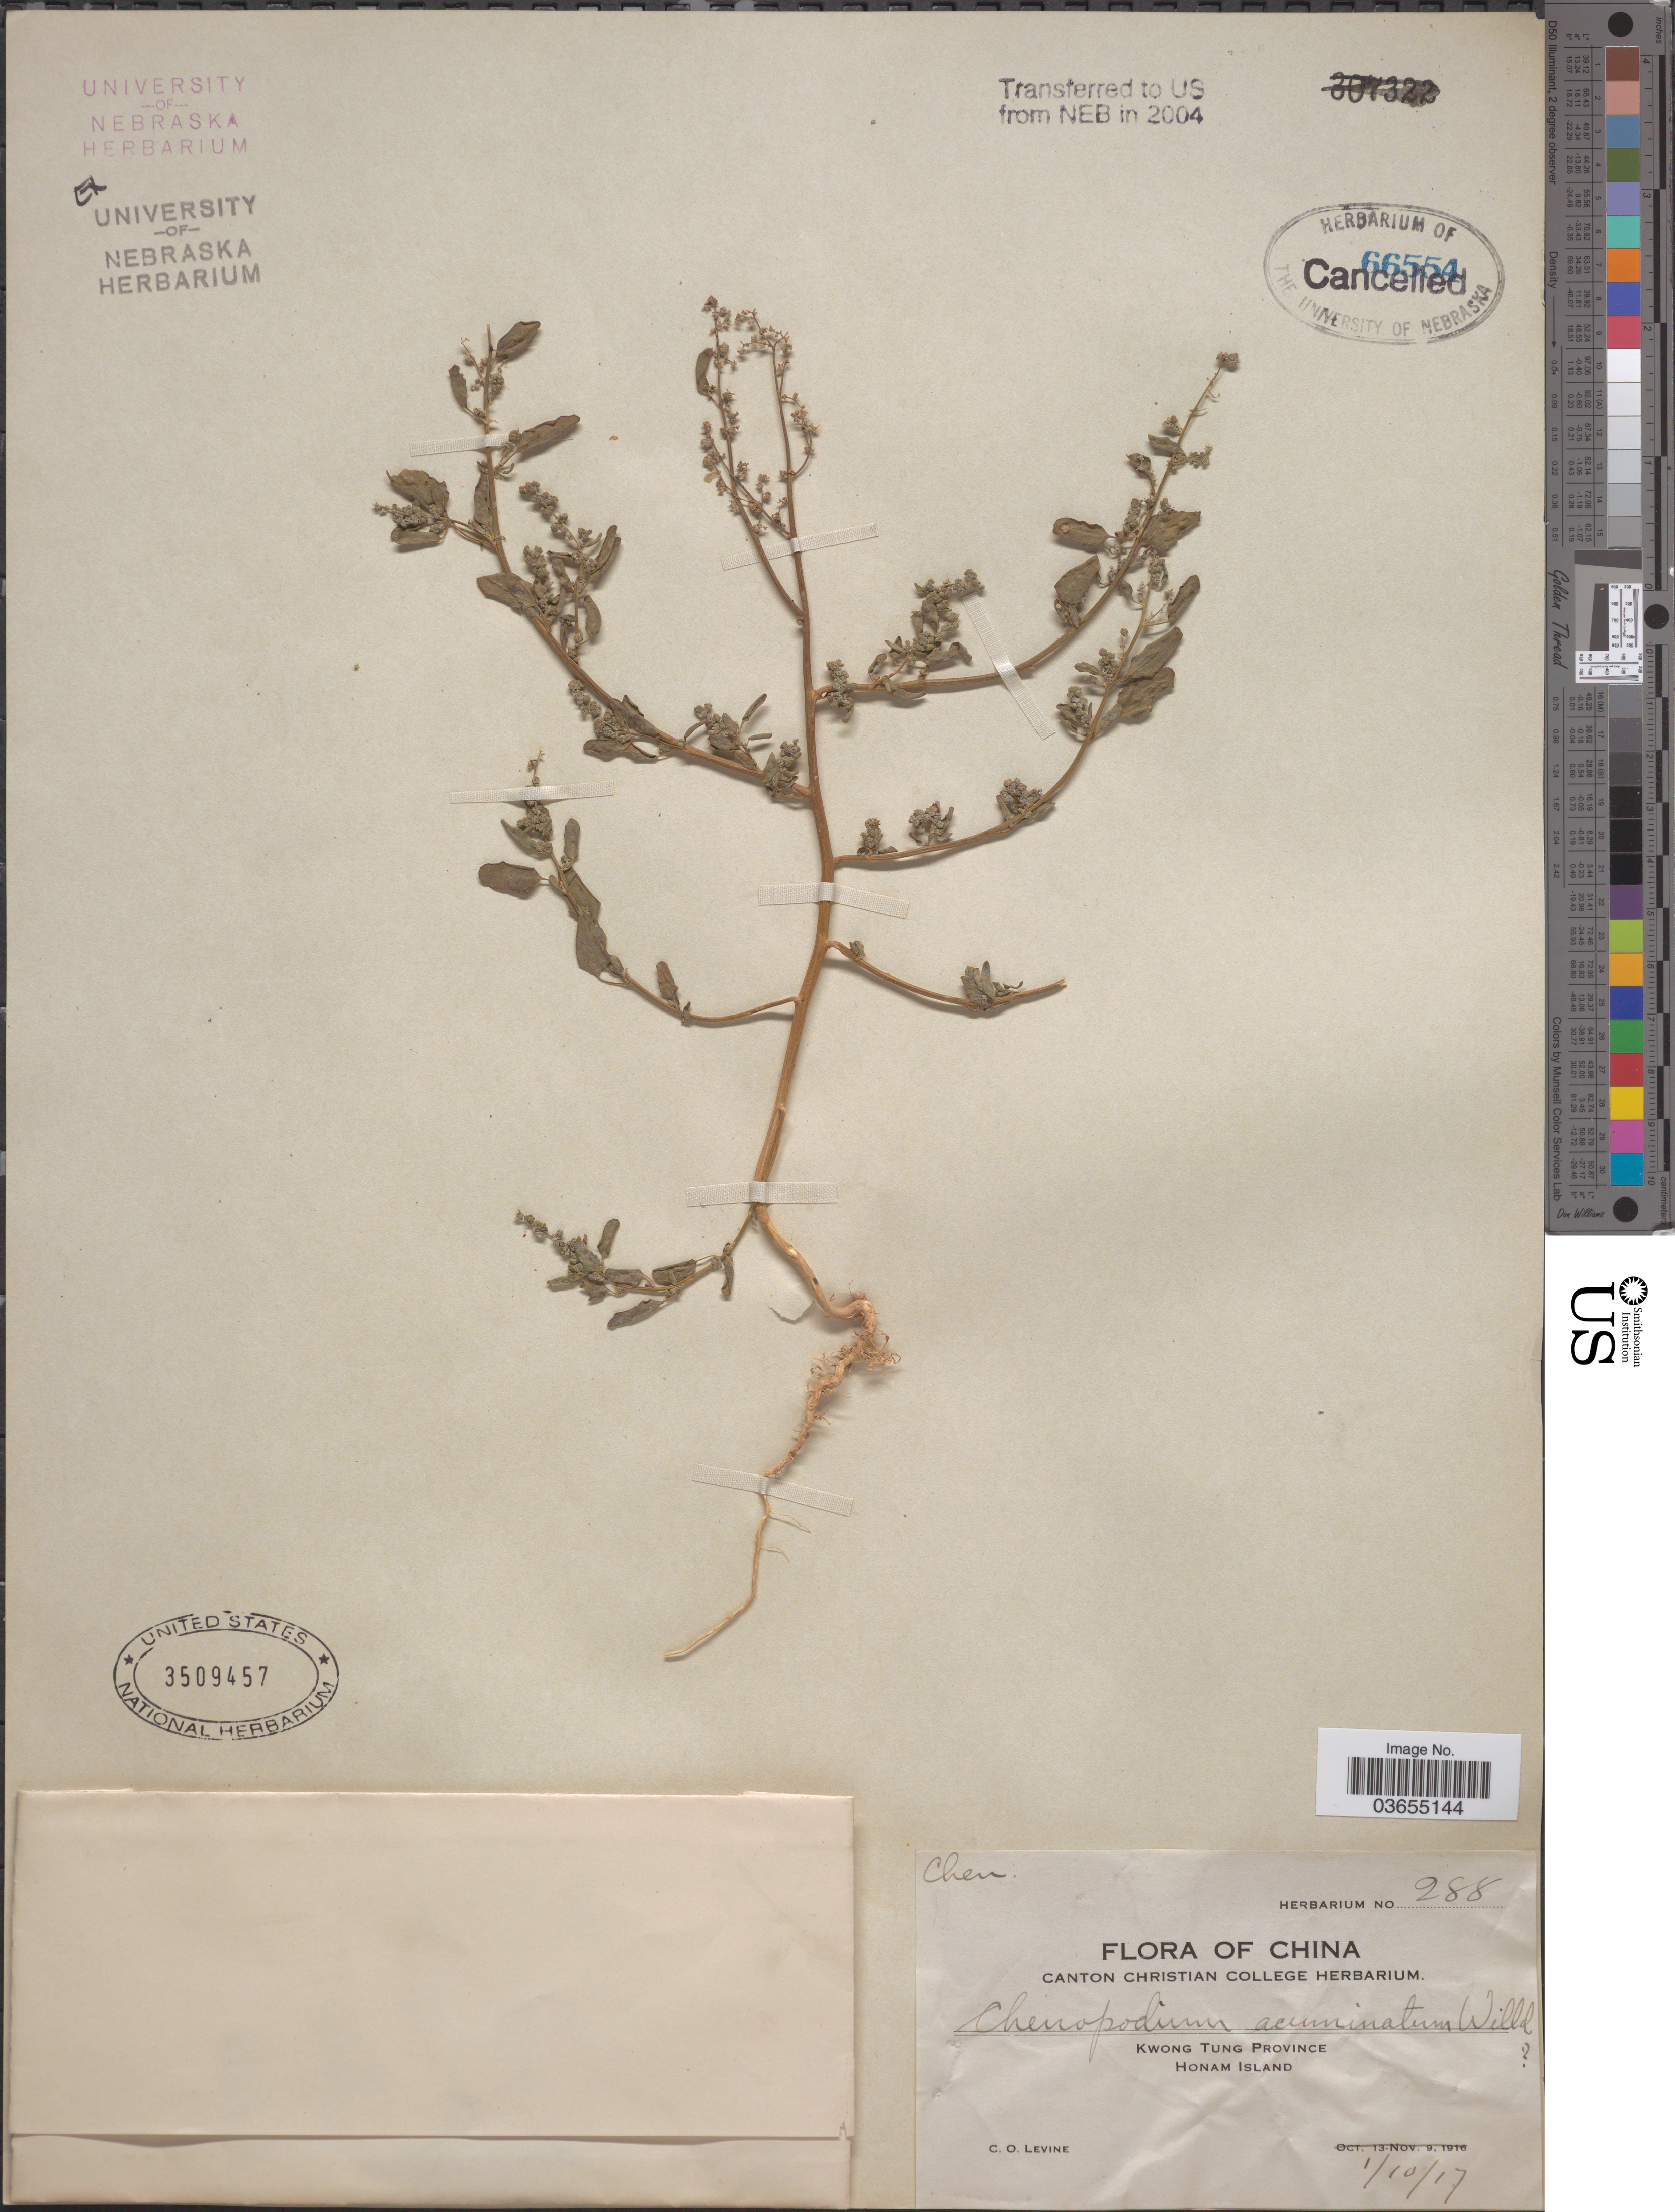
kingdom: Plantae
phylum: Tracheophyta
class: Magnoliopsida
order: Caryophyllales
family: Amaranthaceae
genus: Chenopodium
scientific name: Chenopodium acuminatum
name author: Willd.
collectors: C. O. Levine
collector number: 288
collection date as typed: Transcribed d/m/y: 1/10/17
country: China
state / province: Guangdong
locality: Kwong Tung Province. Honam Island.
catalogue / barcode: US 3509457